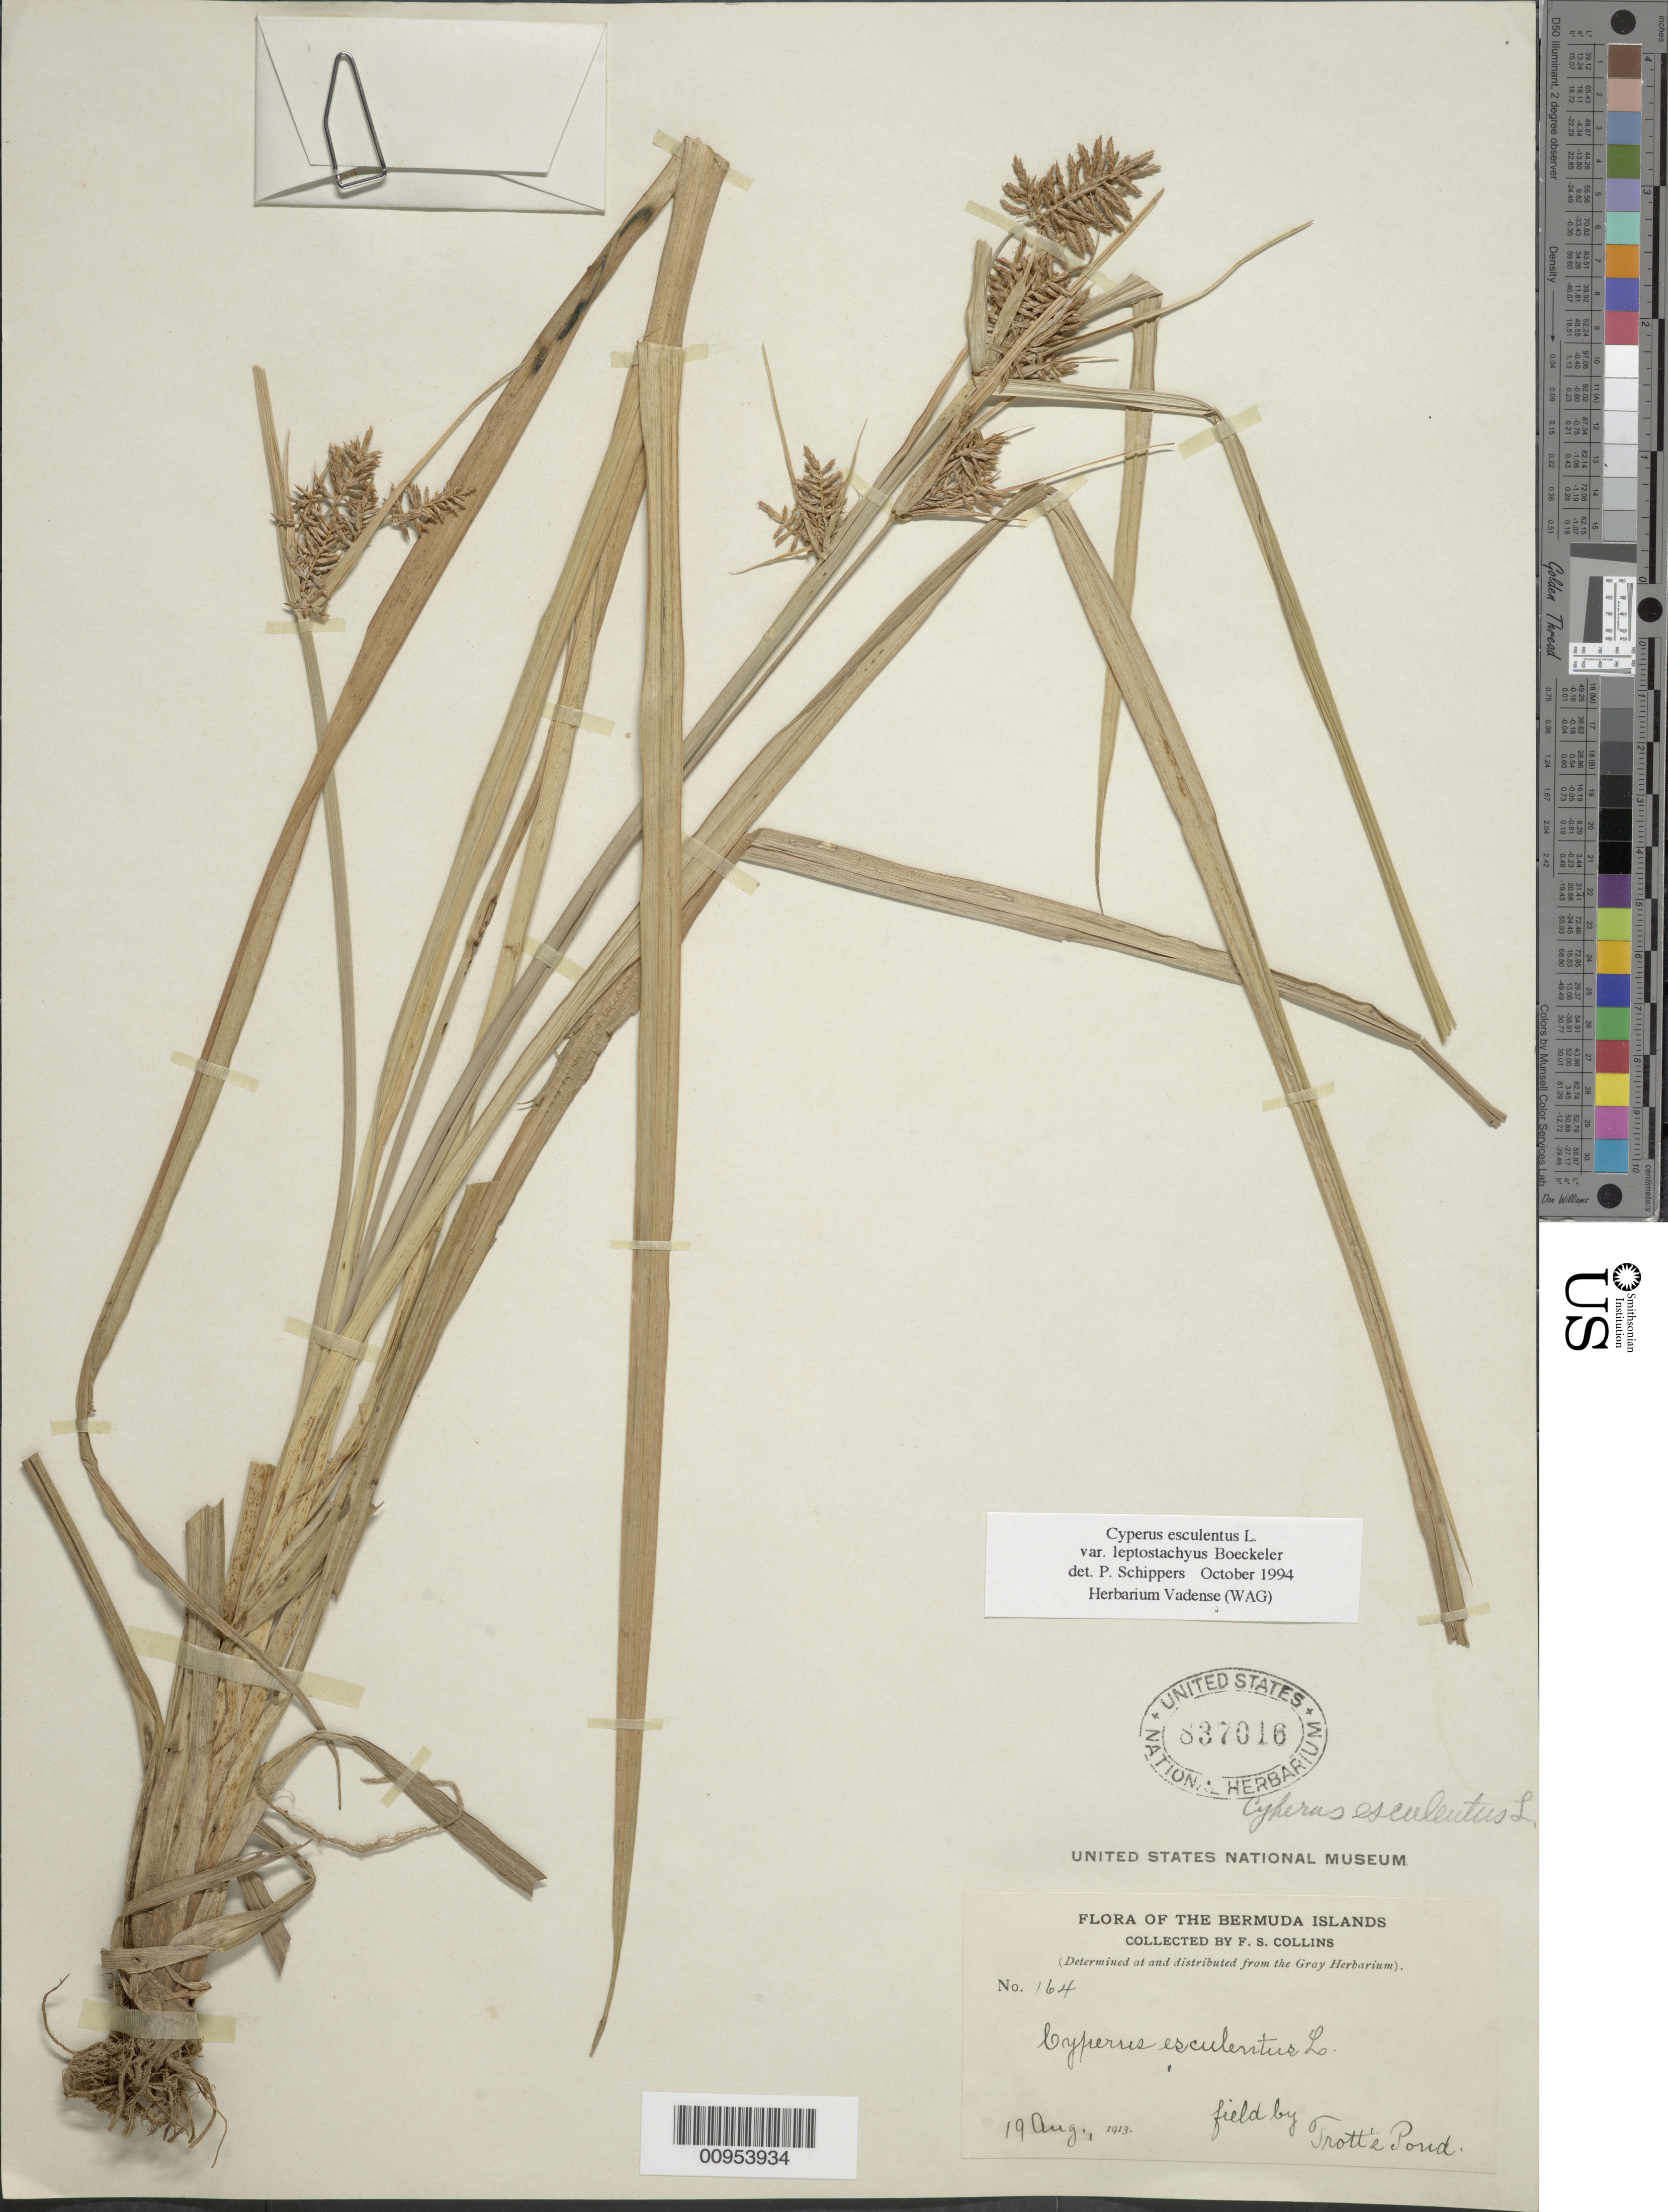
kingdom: Plantae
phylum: Tracheophyta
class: Liliopsida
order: Poales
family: Cyperaceae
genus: Cyperus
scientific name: Cyperus esculentus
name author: L.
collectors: F. Collins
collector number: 164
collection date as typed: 19 Aug 1913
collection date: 1913-08-19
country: Bermuda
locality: field by Trott's Pond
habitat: Field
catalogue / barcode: US 837016